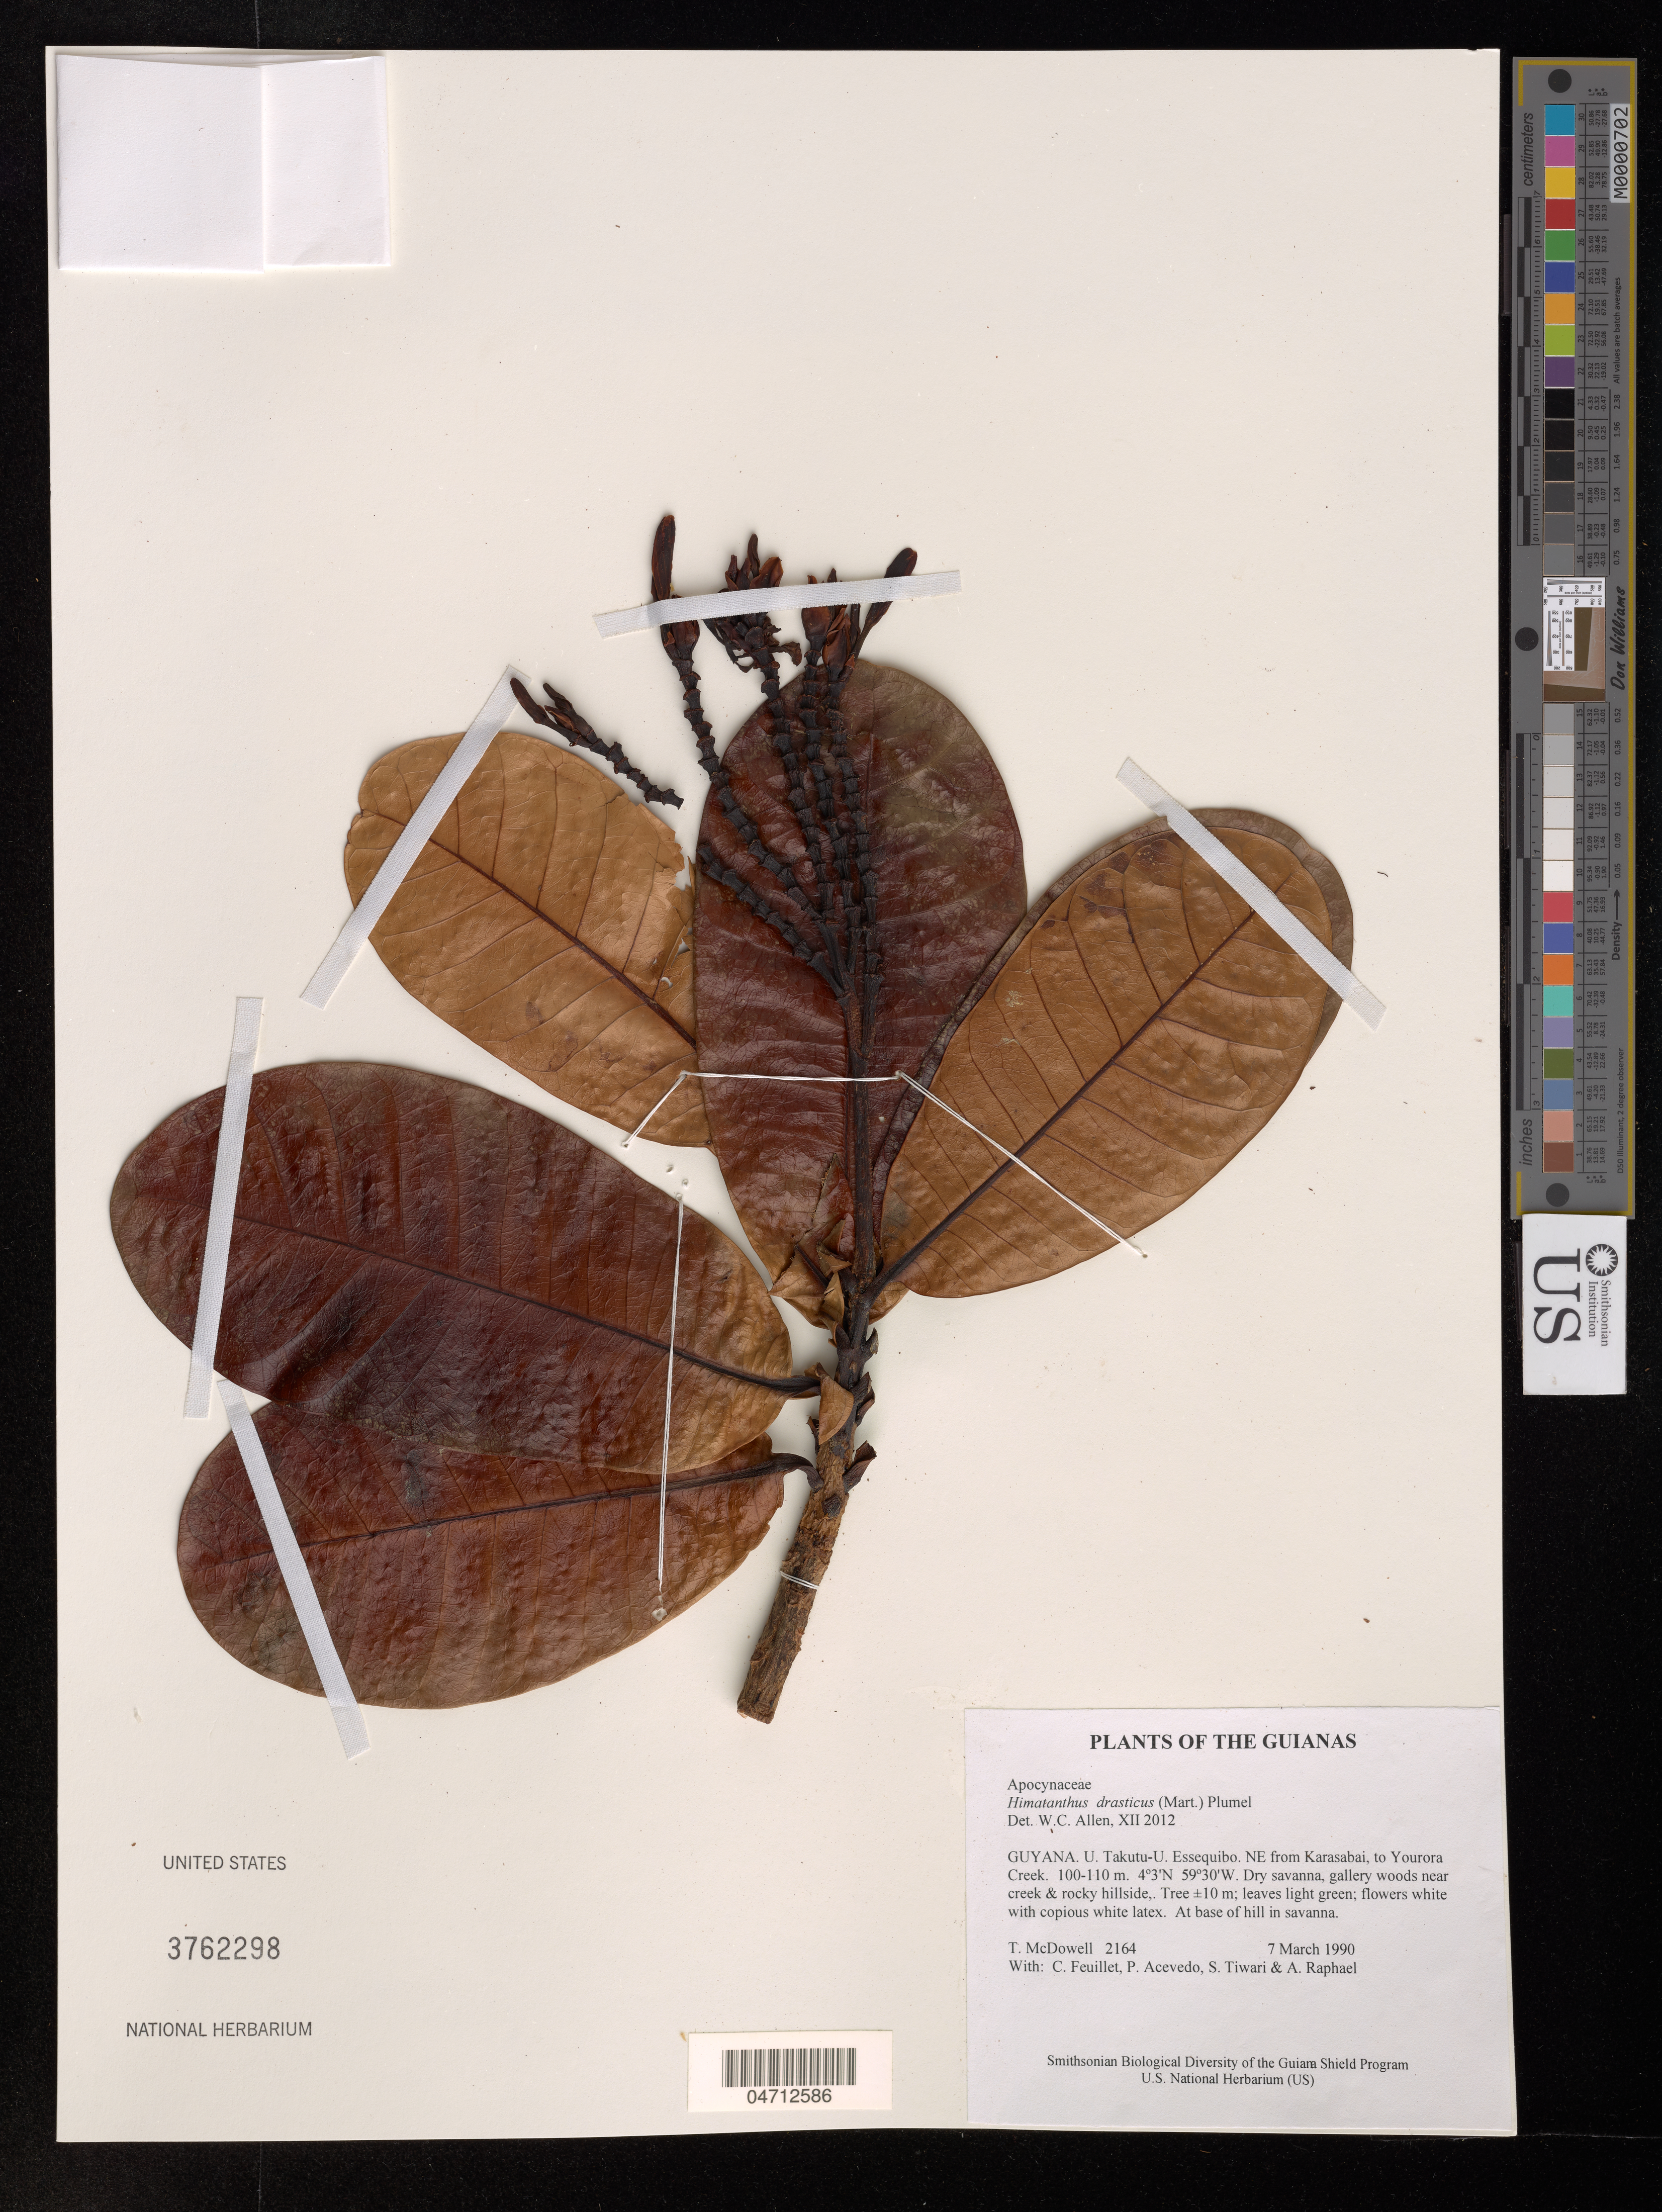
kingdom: Plantae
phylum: Tracheophyta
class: Magnoliopsida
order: Gentianales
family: Apocynaceae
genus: Himatanthus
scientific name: Himatanthus sp.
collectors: T. McDowell, C. Feuillet, P. Acevedo-Rodr., S. Tiwari & A. Raphael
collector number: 2164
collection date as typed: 7 March 1990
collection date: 1990-03-07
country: Guyana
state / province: U. Takutu-U. Essequibo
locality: NE from Karasabai, to Yourora Creek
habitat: Dry savanna, gallery woods near creek & rocky hillside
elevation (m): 100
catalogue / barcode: US 3762298